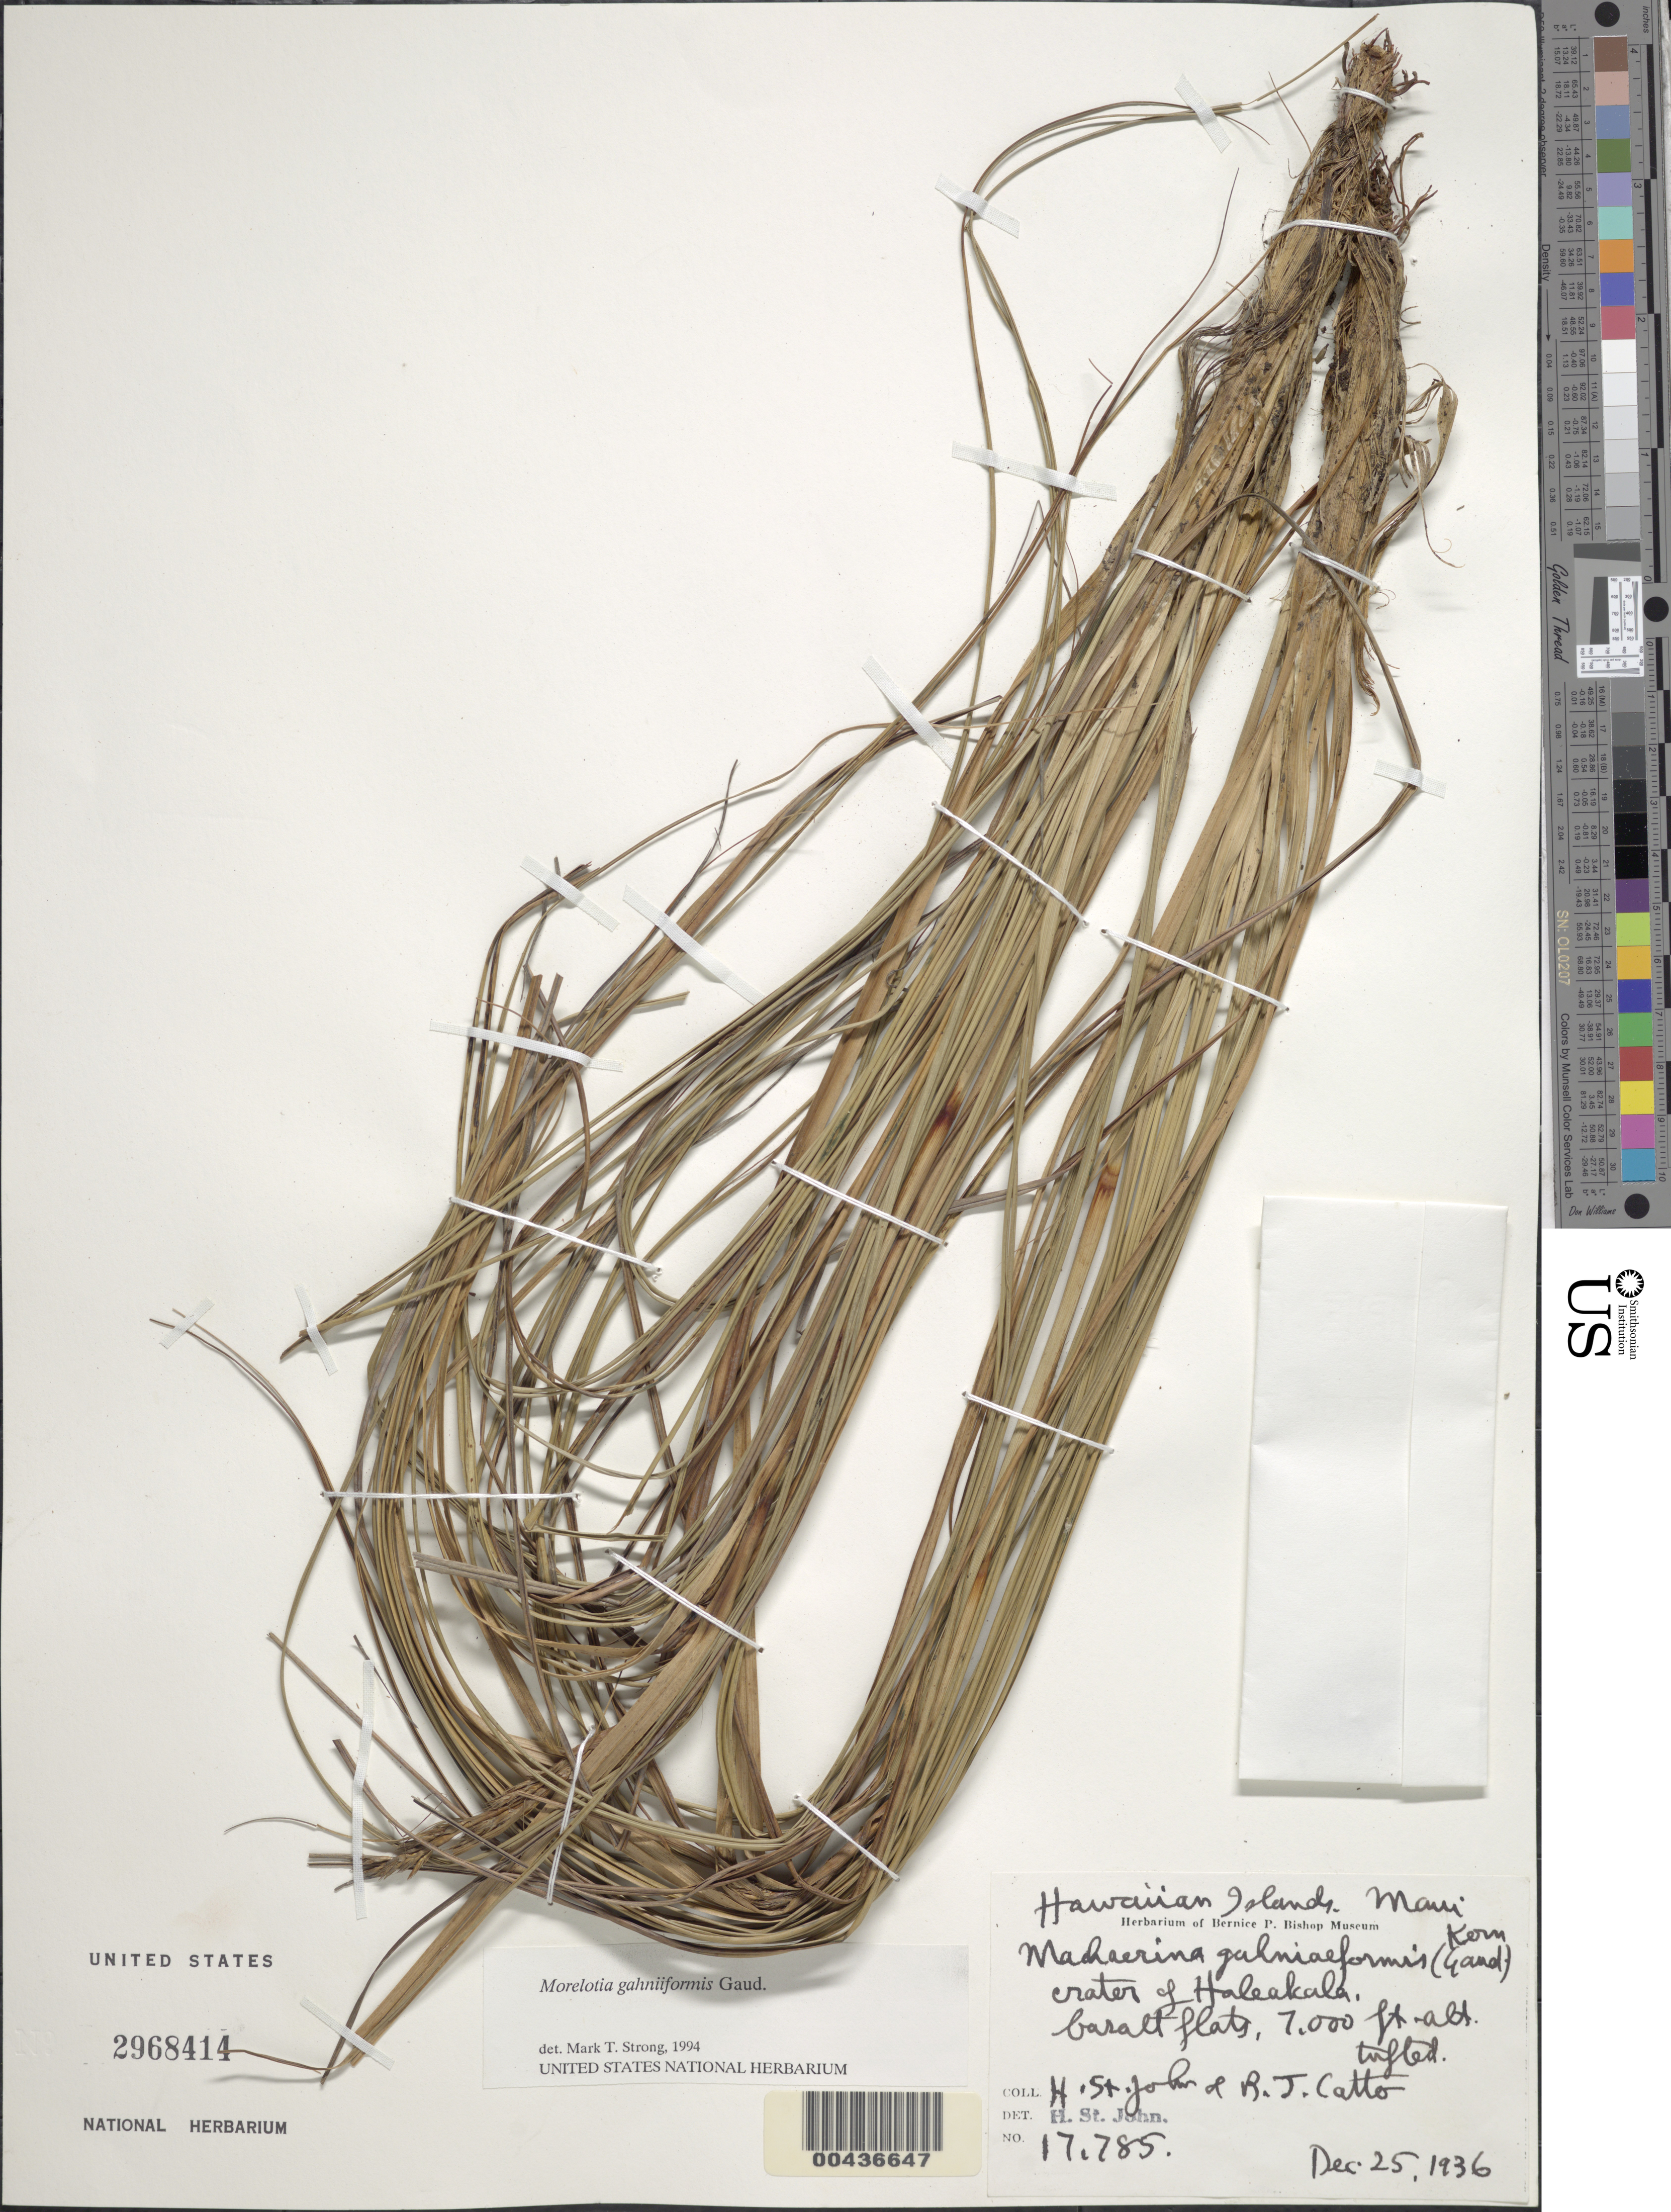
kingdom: Plantae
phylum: Tracheophyta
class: Liliopsida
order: Poales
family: Cyperaceae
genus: Morelotia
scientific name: Morelotia gahniiformis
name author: Gaudich.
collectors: H. St. John & R. Catto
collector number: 17785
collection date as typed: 25 Dec 1936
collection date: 1936-12-25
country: United States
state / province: Hawaii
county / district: Maui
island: Maui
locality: crater of Haleakala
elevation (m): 2134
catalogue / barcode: US 2968414